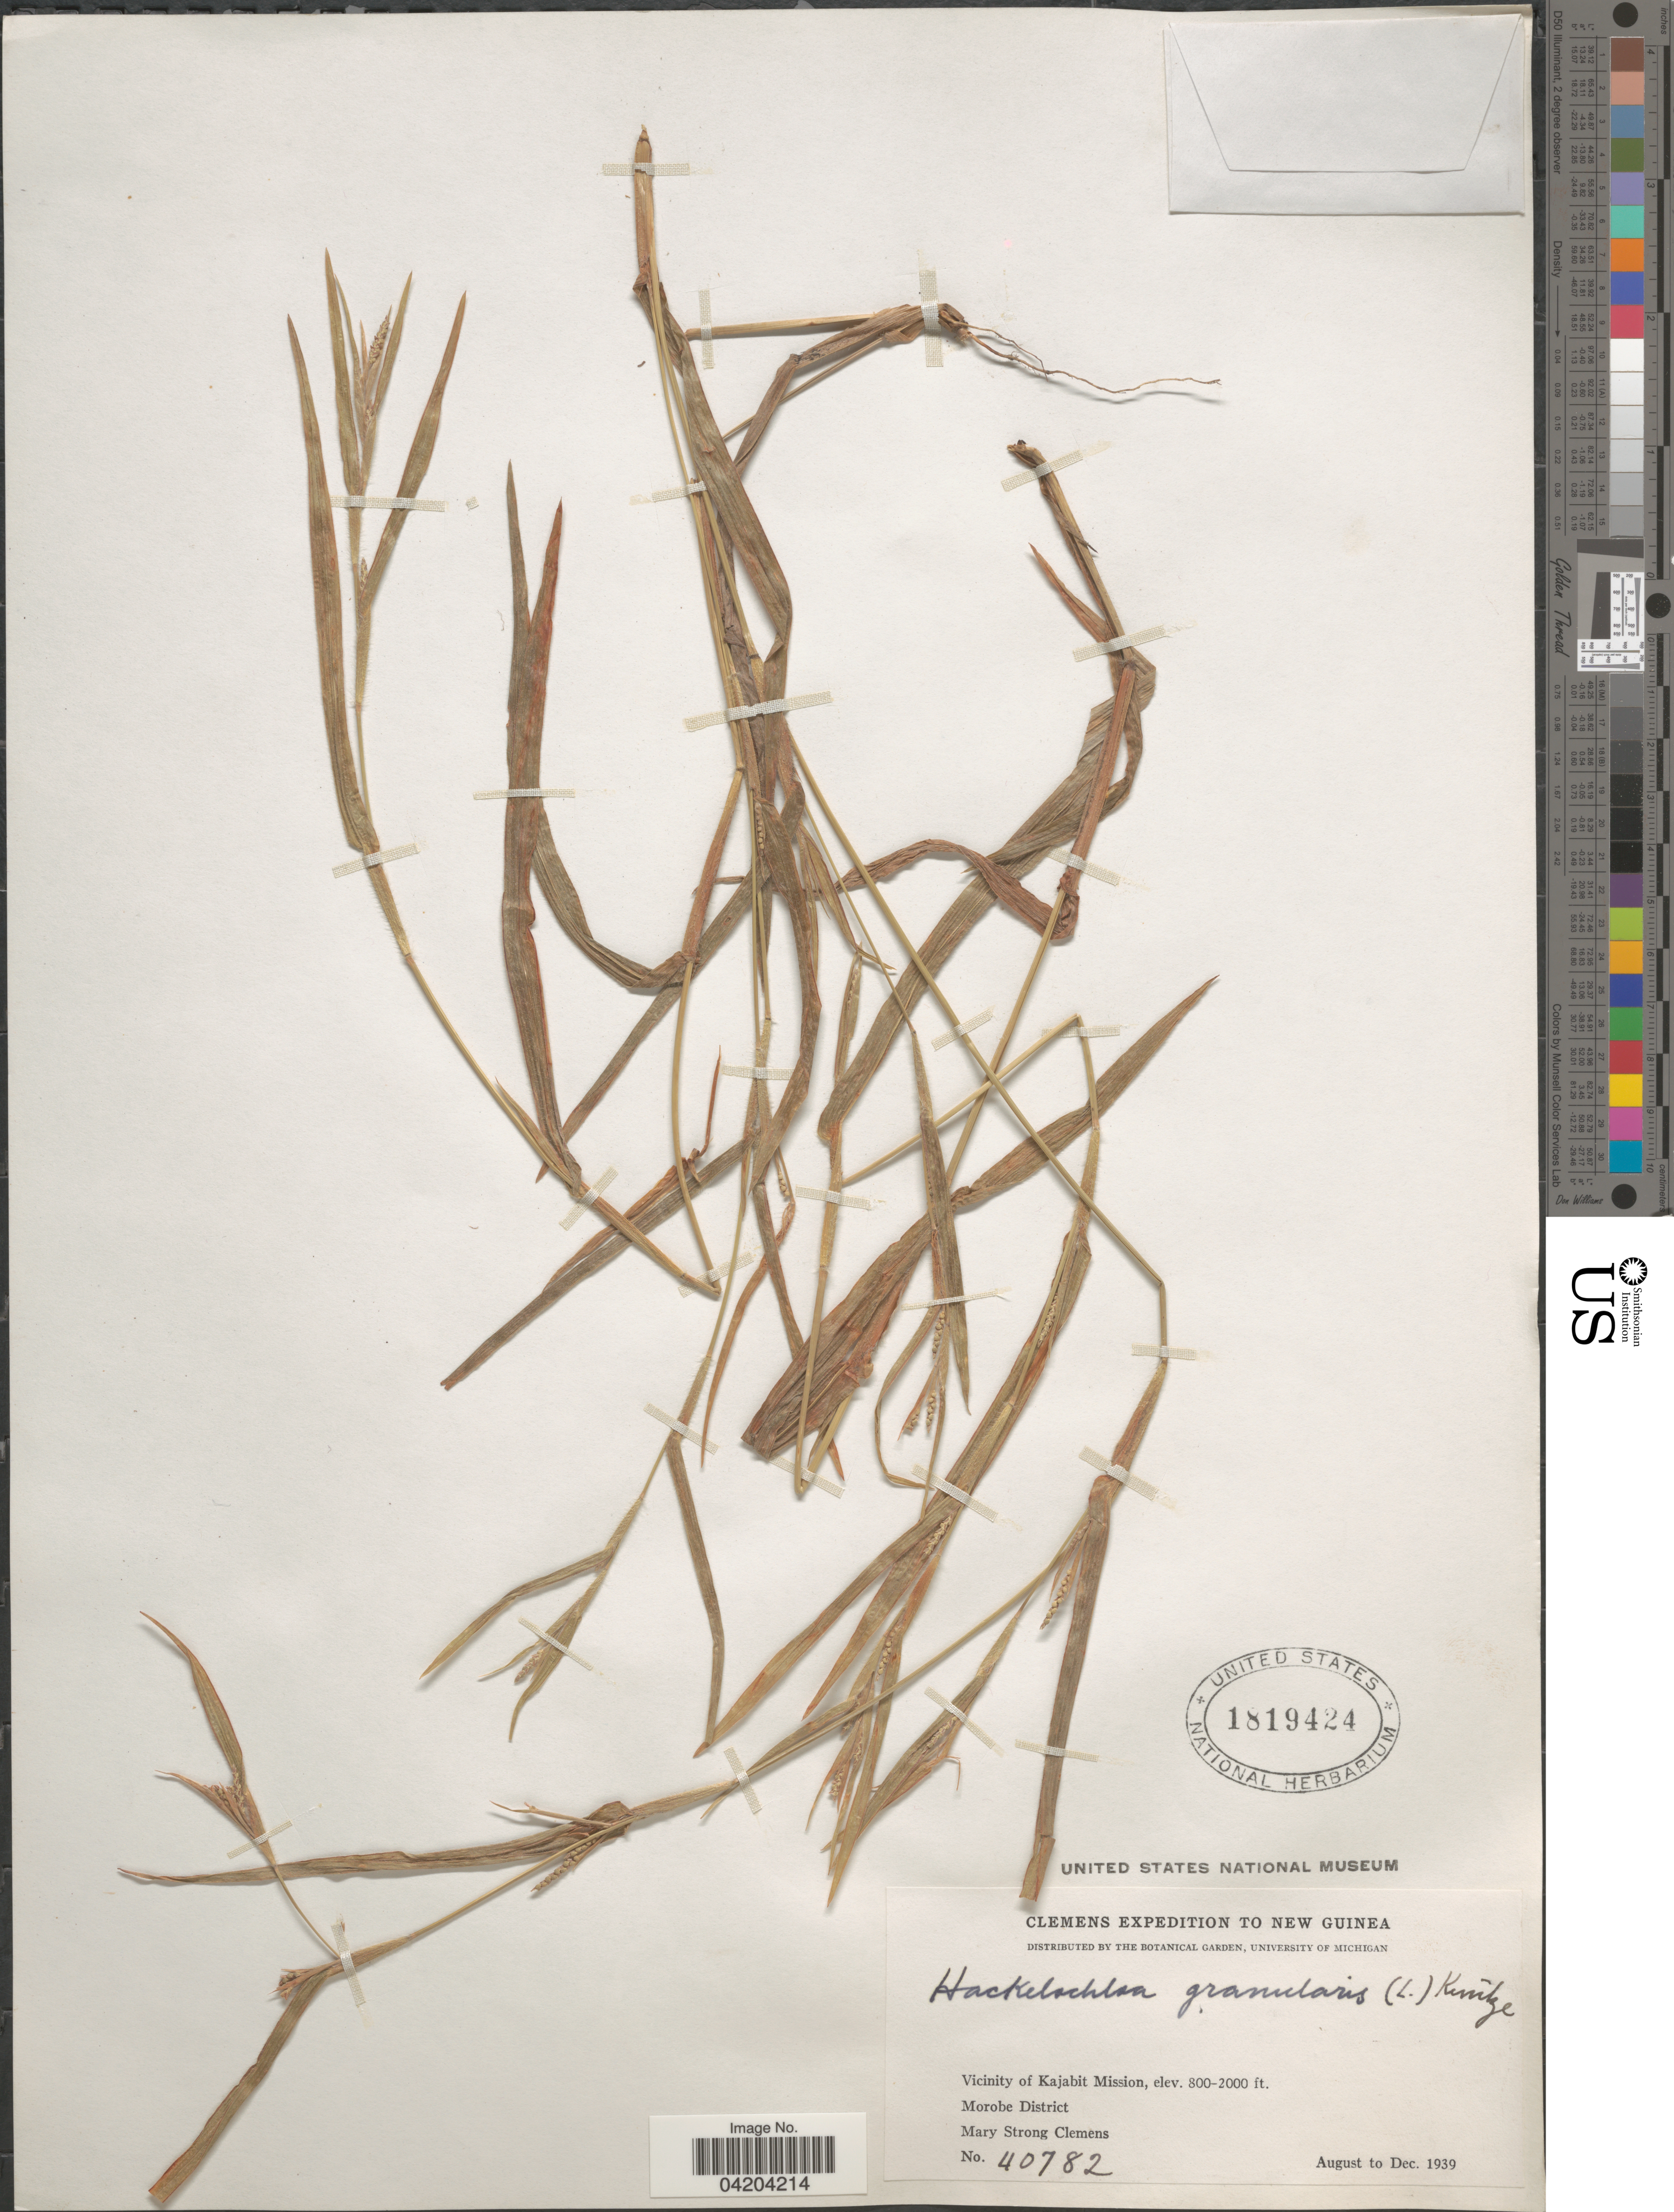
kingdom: Plantae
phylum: Tracheophyta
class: Liliopsida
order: Poales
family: Poaceae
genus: Mnesithea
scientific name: Mnesithea granularis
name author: (L.) de Koning & Sosef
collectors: M. S. Clemens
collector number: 40782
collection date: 1939-08/1939-12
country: Papua New Guinea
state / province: Morobe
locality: New Guinea. Vicinity of Kajabit Mission. Morobe District.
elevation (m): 244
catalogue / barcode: US 1819424